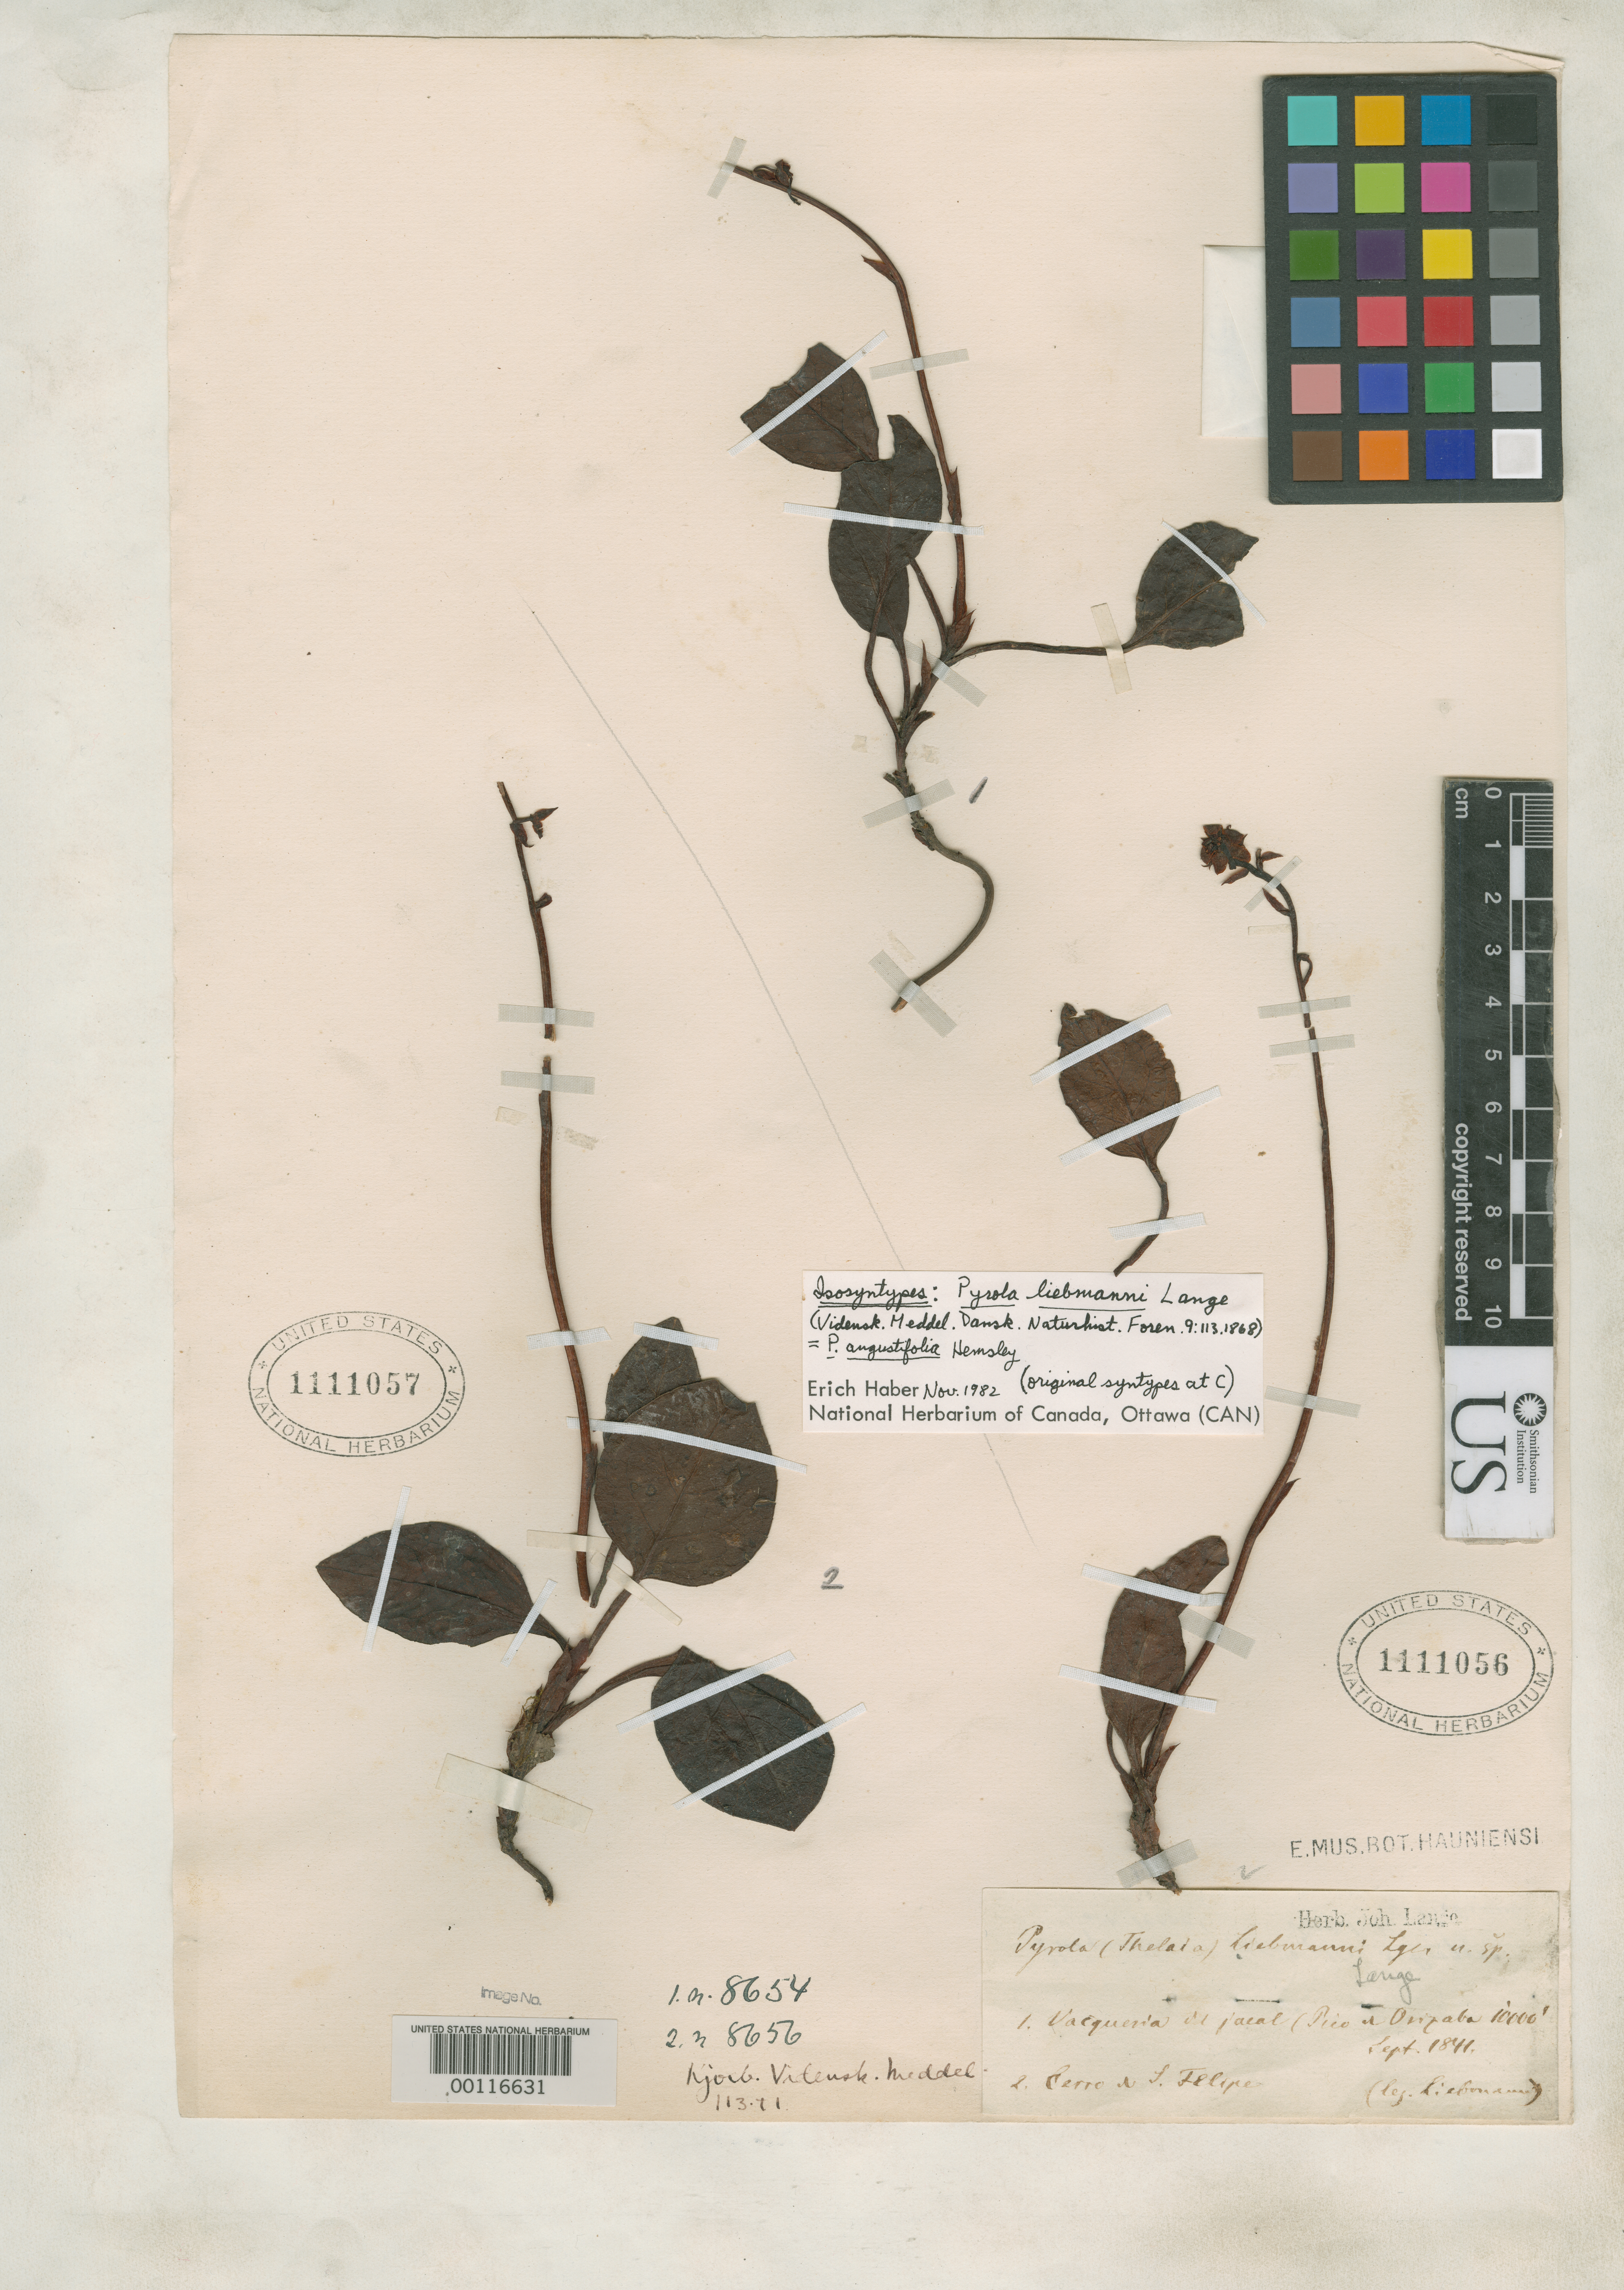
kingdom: Plantae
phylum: Tracheophyta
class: Magnoliopsida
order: Ericales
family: Ericaceae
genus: Pyrola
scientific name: Pyrola liebmannii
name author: Lange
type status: Type Fragment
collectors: F. M. Liebmann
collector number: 8654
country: Mexico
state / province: Oaxaca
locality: Pico de Orizaba ad Vacqueria; alt. 10,000 ft.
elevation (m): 3048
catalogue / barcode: US 1111056